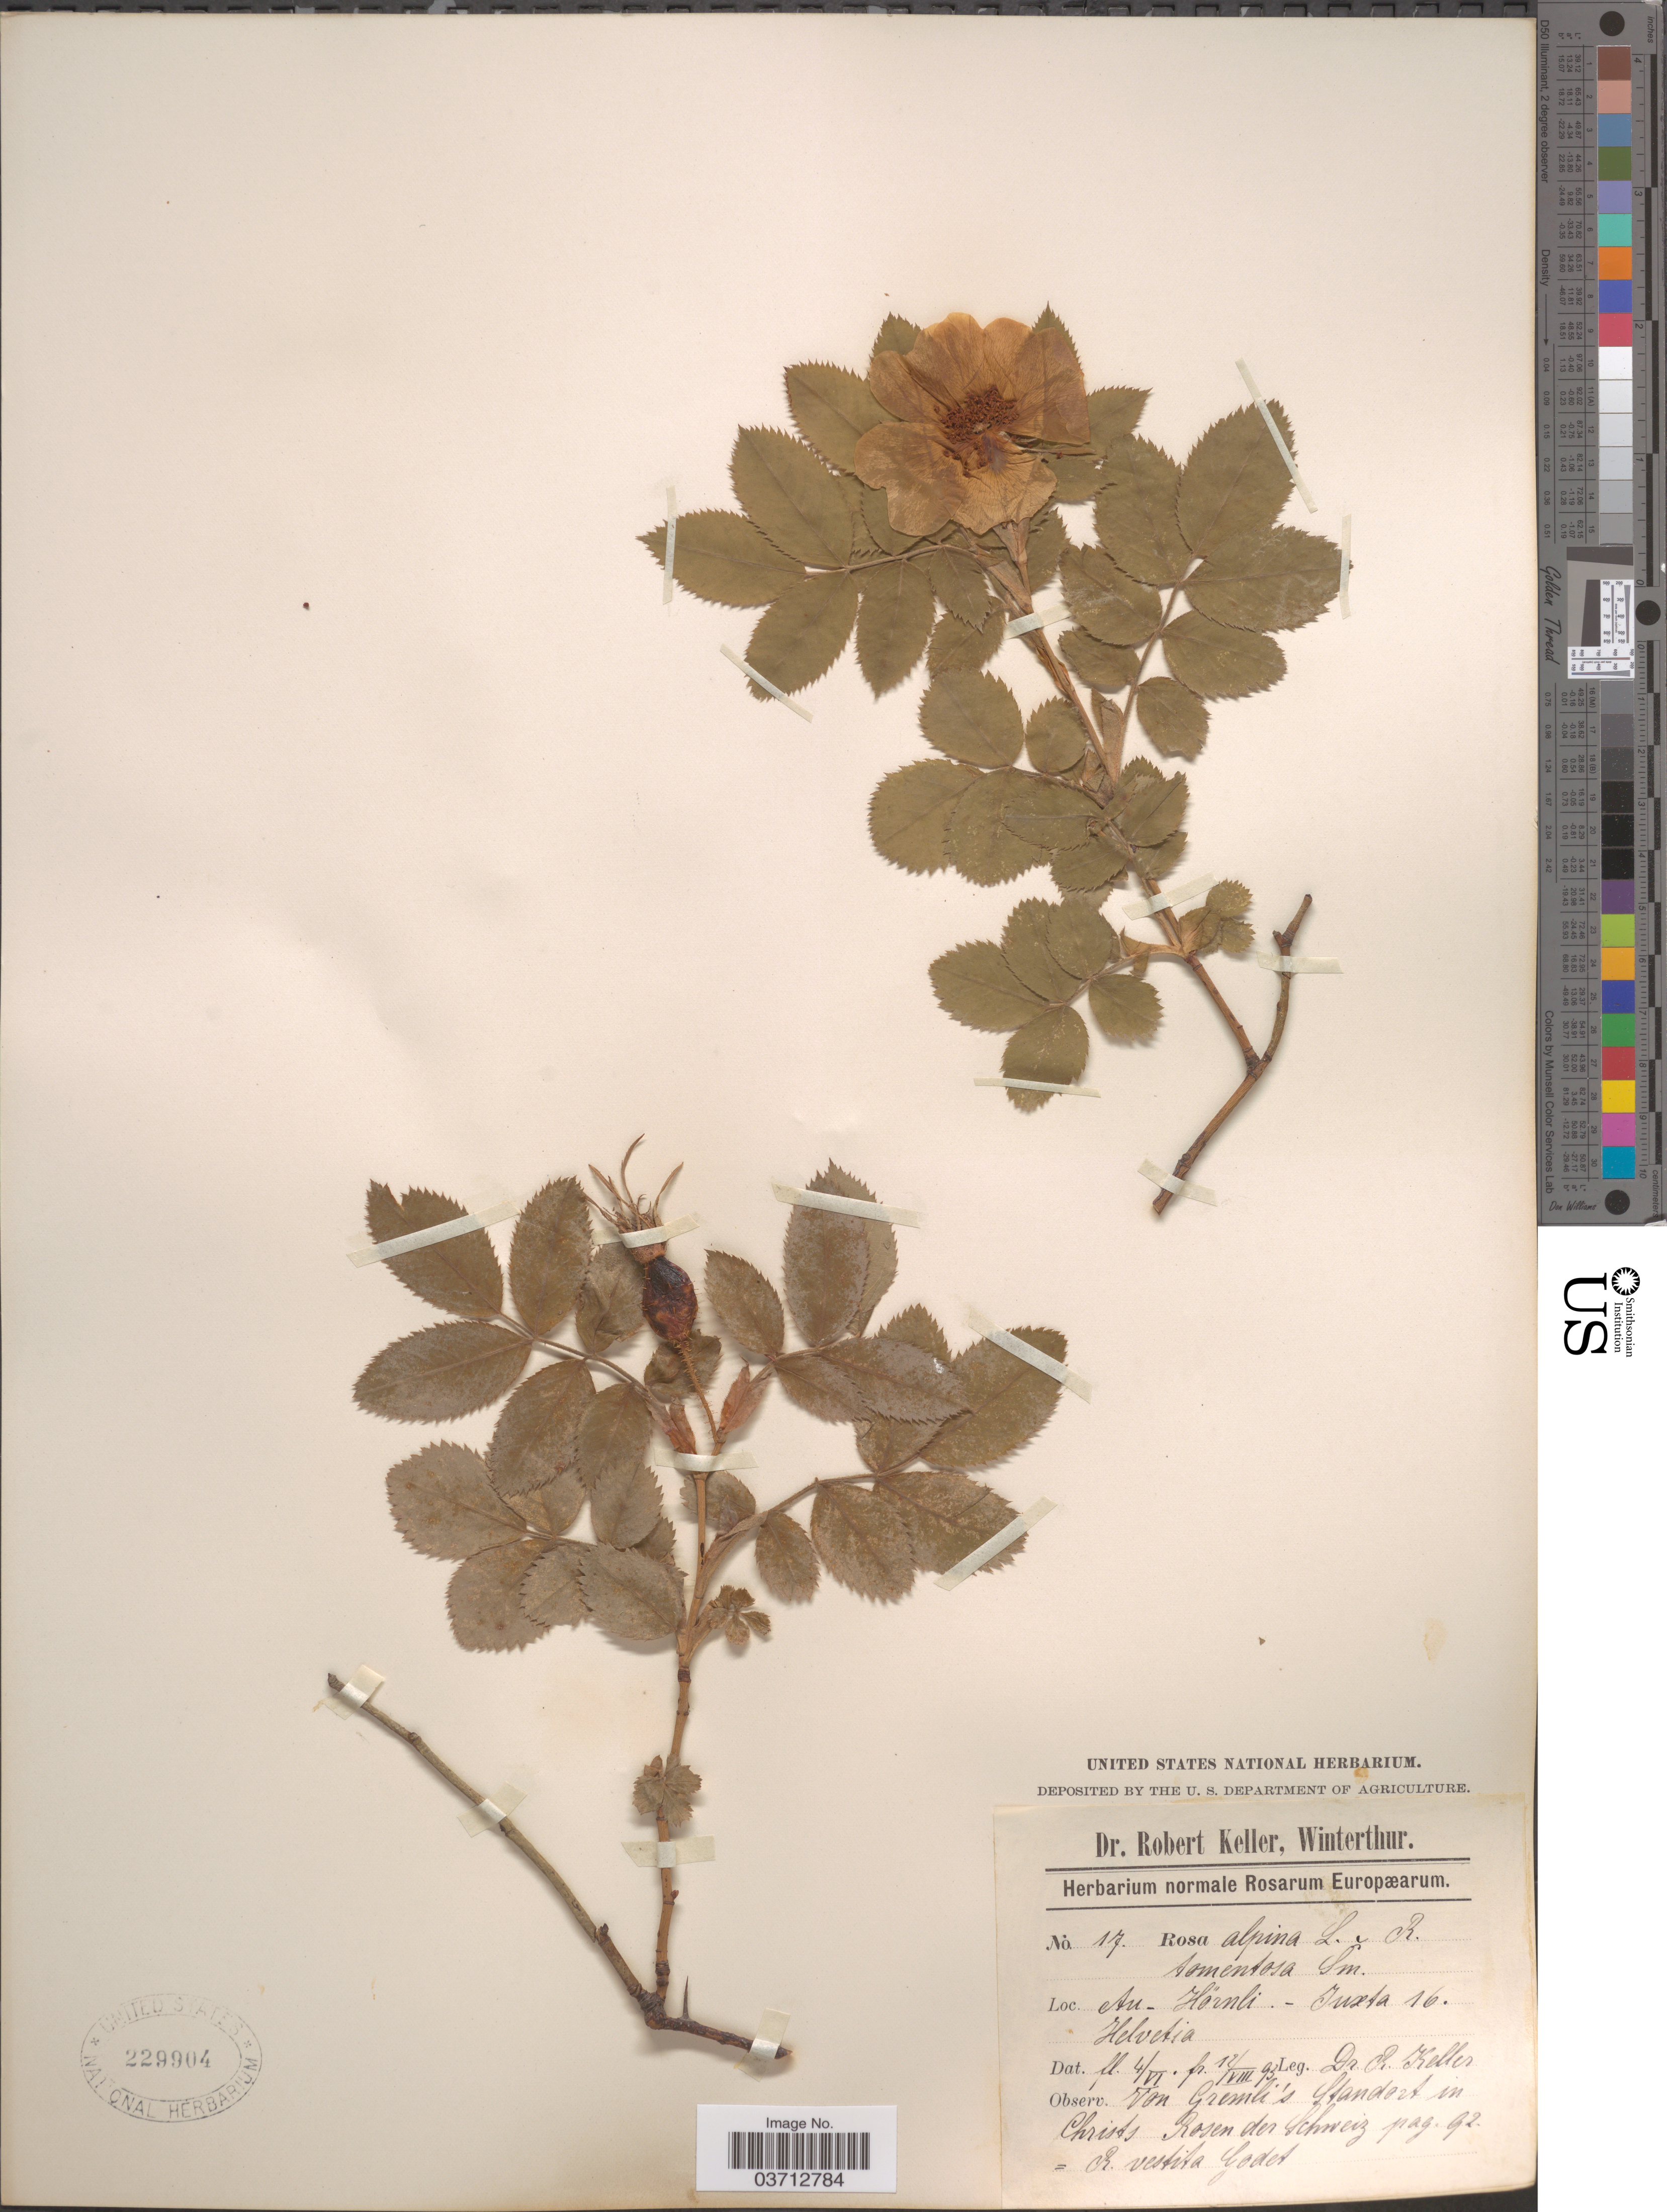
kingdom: Plantae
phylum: Tracheophyta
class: Magnoliopsida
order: Rosales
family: Rosaceae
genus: Rosa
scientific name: Rosa alpina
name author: L.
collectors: R. Keller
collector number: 17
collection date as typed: Transcribed d/m/y: 4/6/93 to 12/8/93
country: Switzerland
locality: Au - Hörnli - Juxta 16. Helvetia.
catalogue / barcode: US 229904